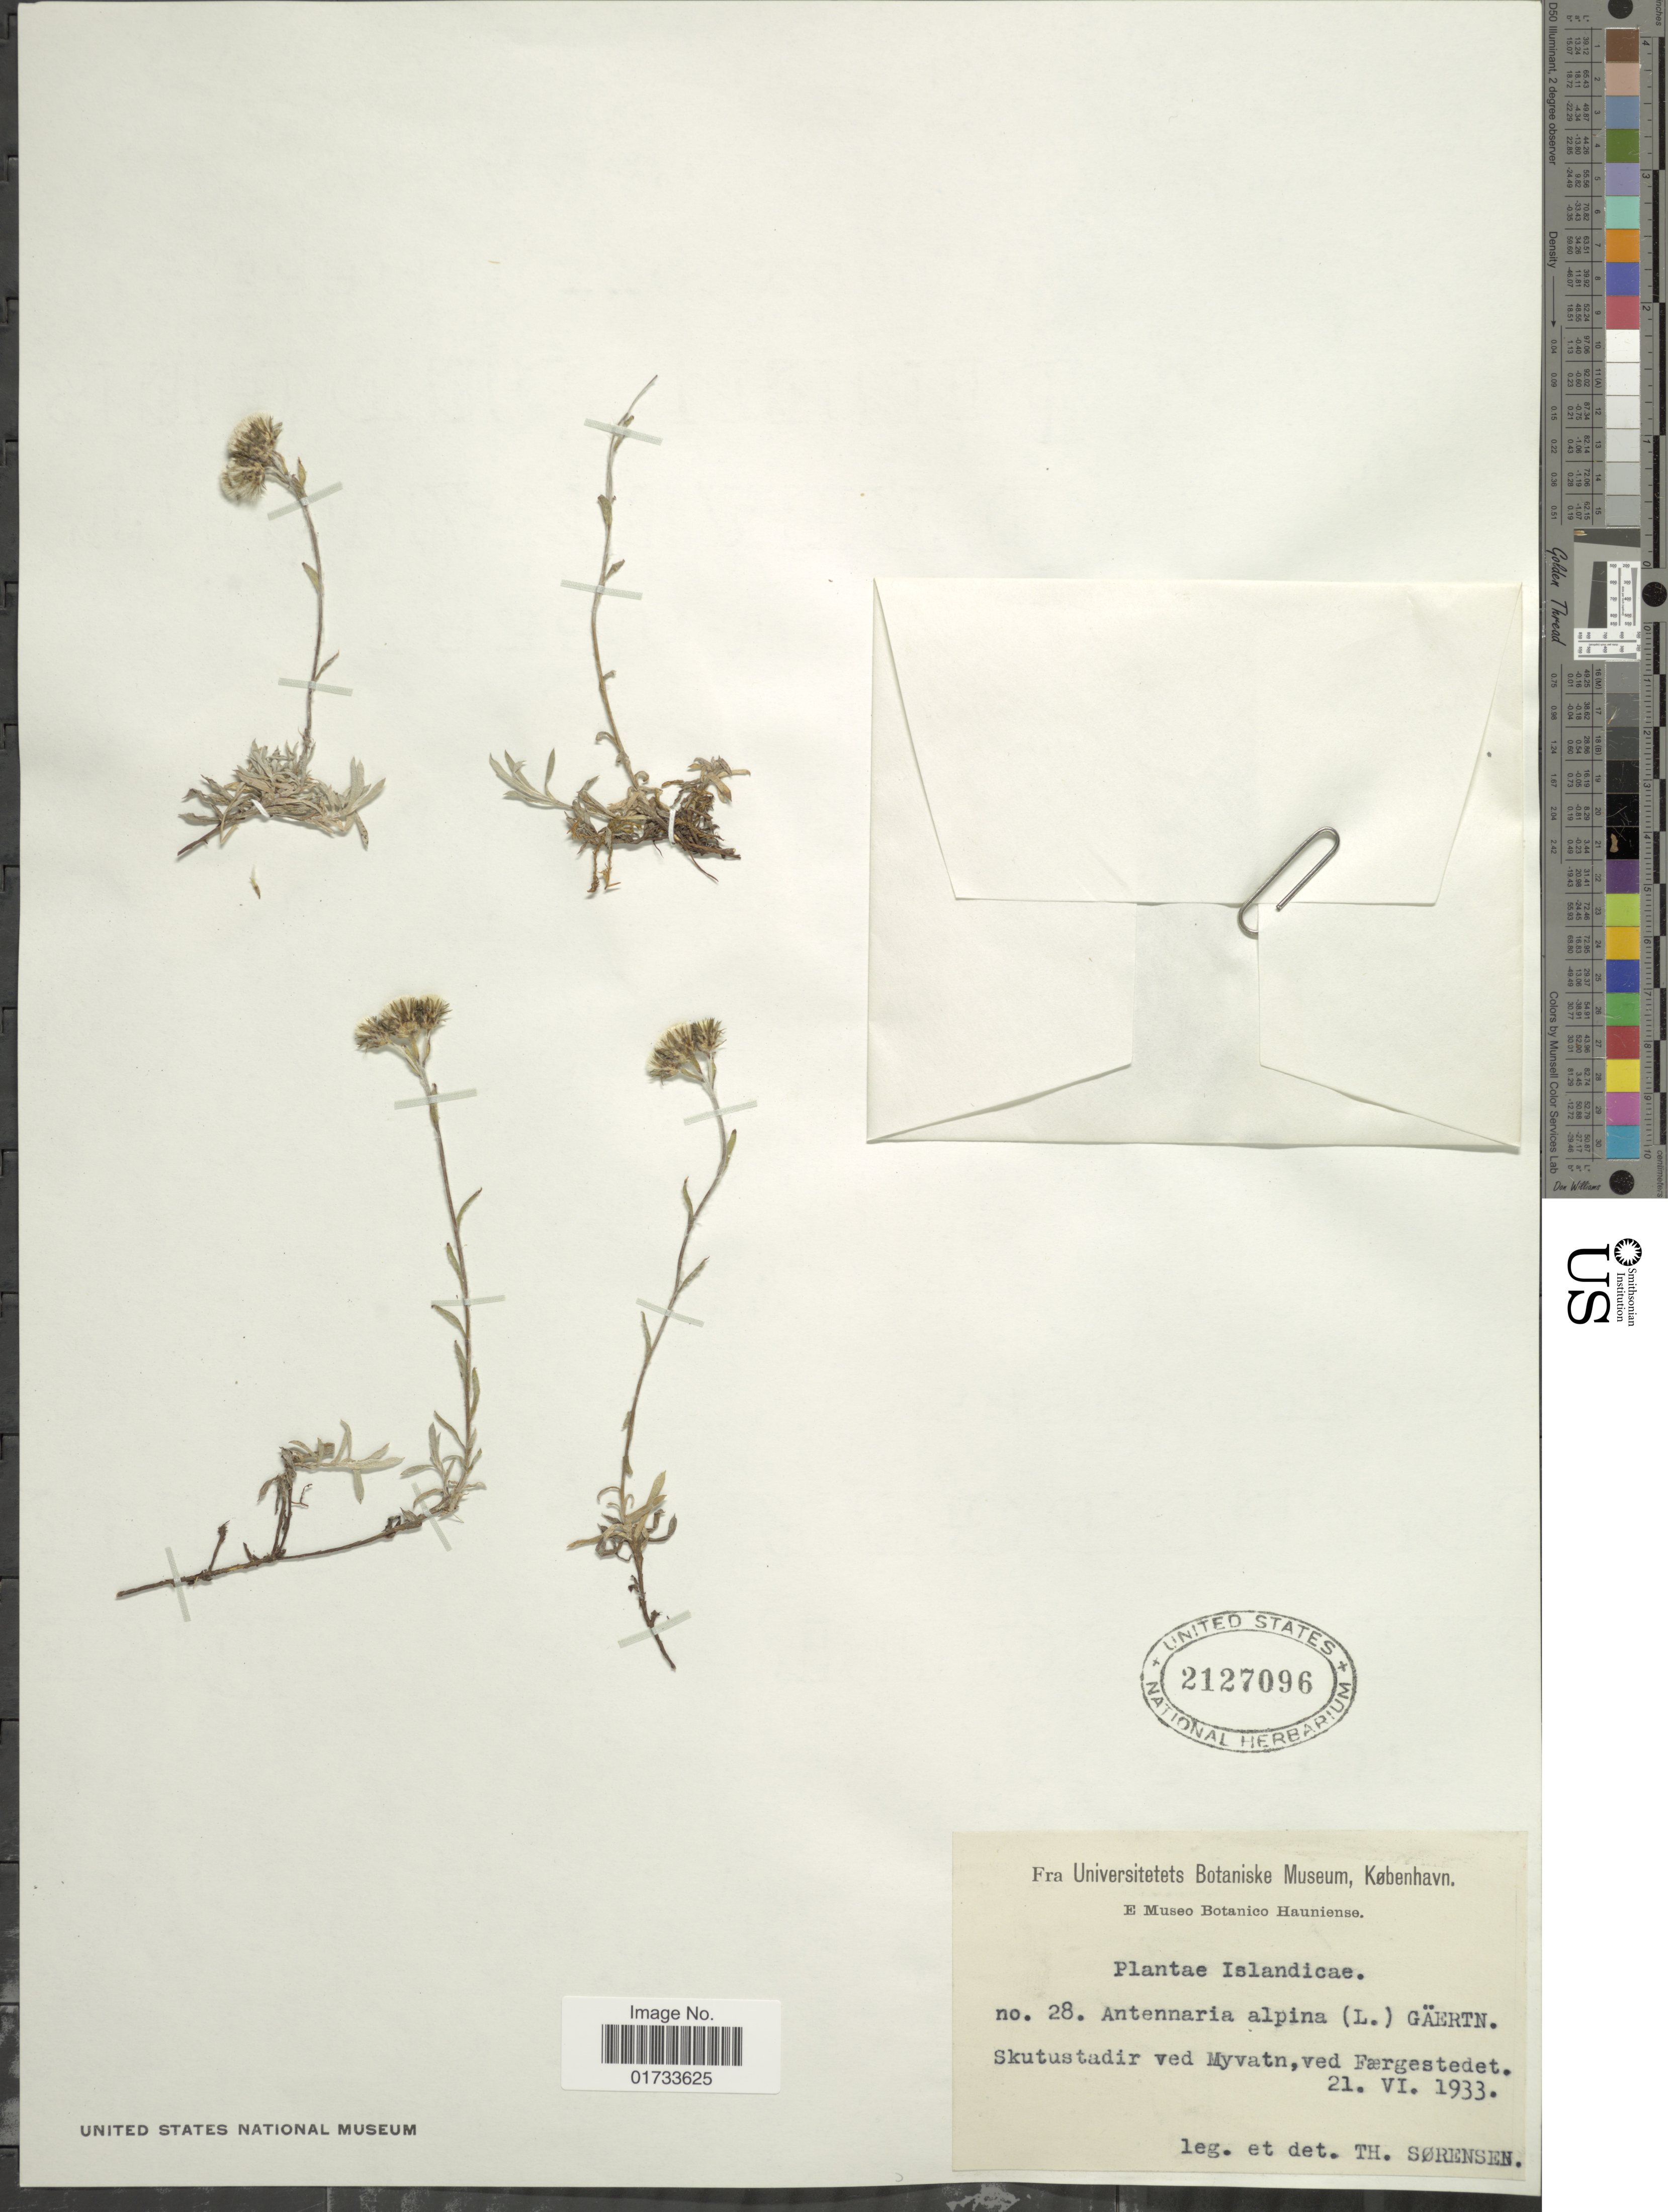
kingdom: Plantae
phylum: Tracheophyta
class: Magnoliopsida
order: Asterales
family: Asteraceae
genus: Antennaria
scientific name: Antennaria alpina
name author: (L.) Gaertn.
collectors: T. Sorensen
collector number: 28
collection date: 1933-06-21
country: Iceland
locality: Skutustadir ved Myvatnm wed Faergestedet.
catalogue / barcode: US 2127096